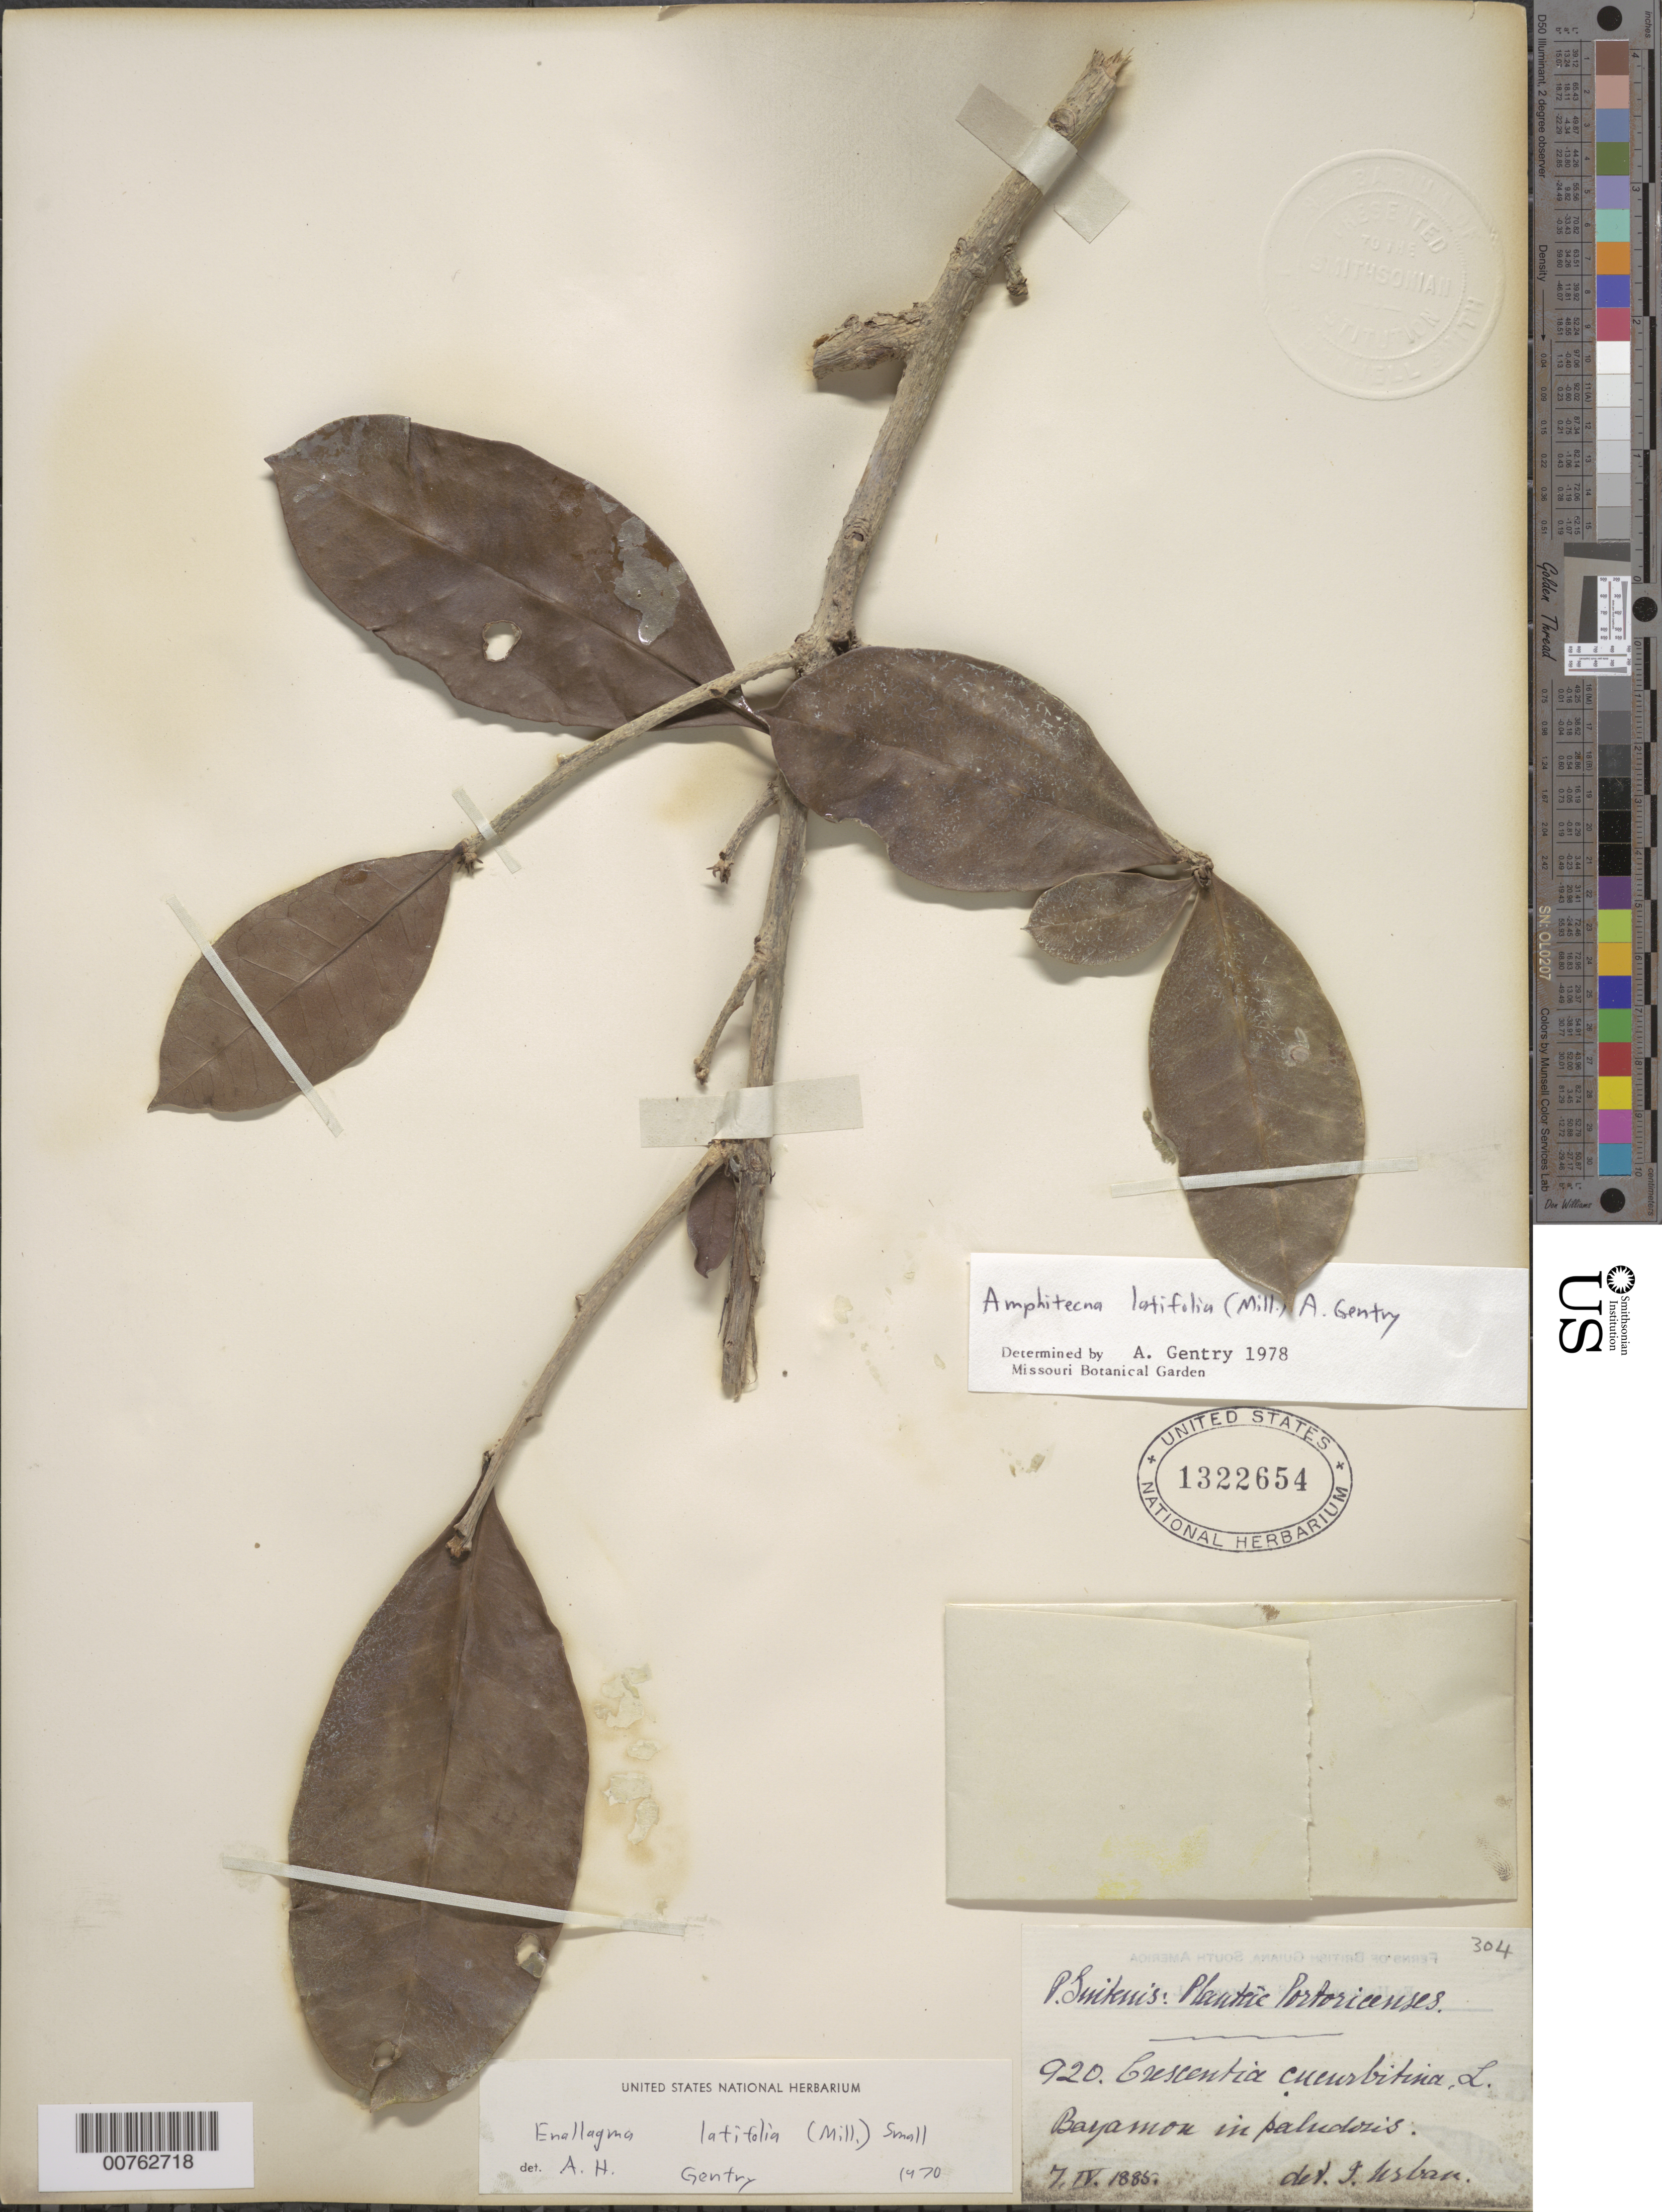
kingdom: Plantae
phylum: Tracheophyta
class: Magnoliopsida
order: Lamiales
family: Bignoniaceae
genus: Amphitecna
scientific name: Amphitecna latifolia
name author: (Mill.) A.H. Gentry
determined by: Gentry, A. H.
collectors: P. Sintenis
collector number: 920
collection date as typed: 07 Apr 1885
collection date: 1885-04-07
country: Puerto Rico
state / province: Bayamón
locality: Bayamon in paludosis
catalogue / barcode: US 1322654